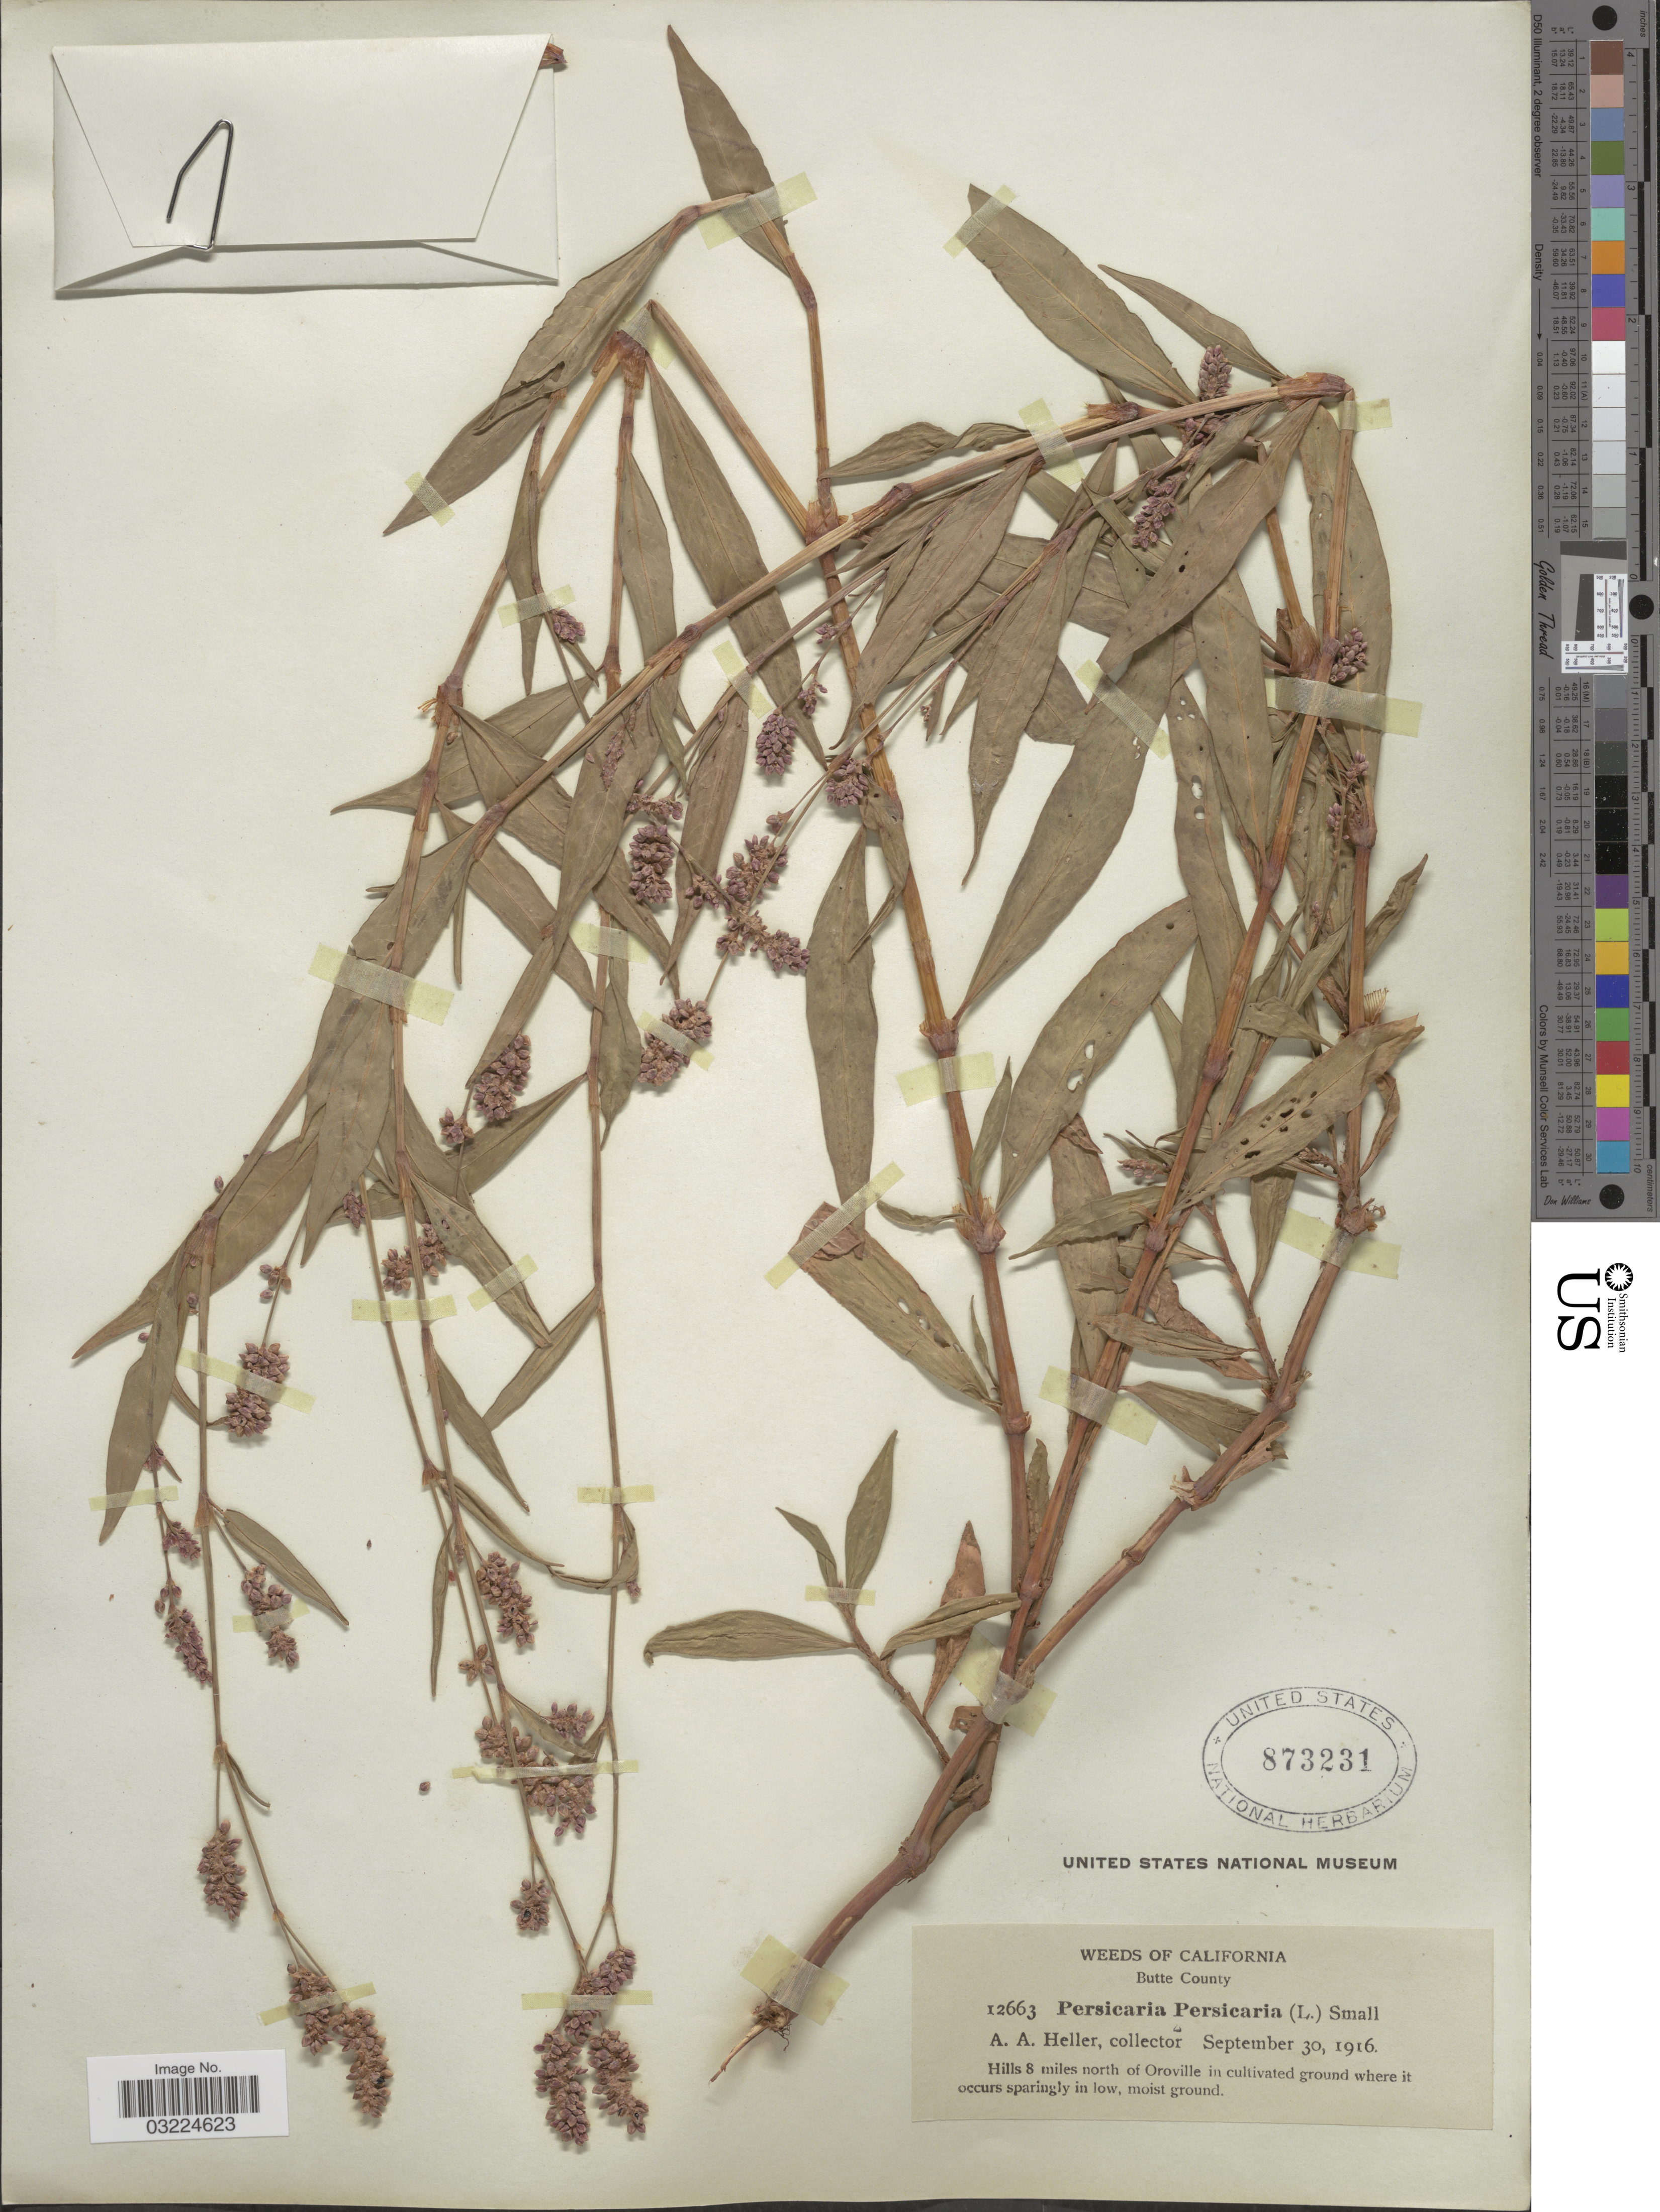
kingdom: Plantae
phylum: Tracheophyta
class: Magnoliopsida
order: Caryophyllales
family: Polygonaceae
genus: Persicaria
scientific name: Persicaria maculosa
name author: S.F. Gray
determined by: Atha, D. E.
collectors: A. A. Heller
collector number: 12663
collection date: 1916-09-30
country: United States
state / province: California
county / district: Butte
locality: Butte County. Hills 8 miles north of Oroville.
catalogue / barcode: US 873231